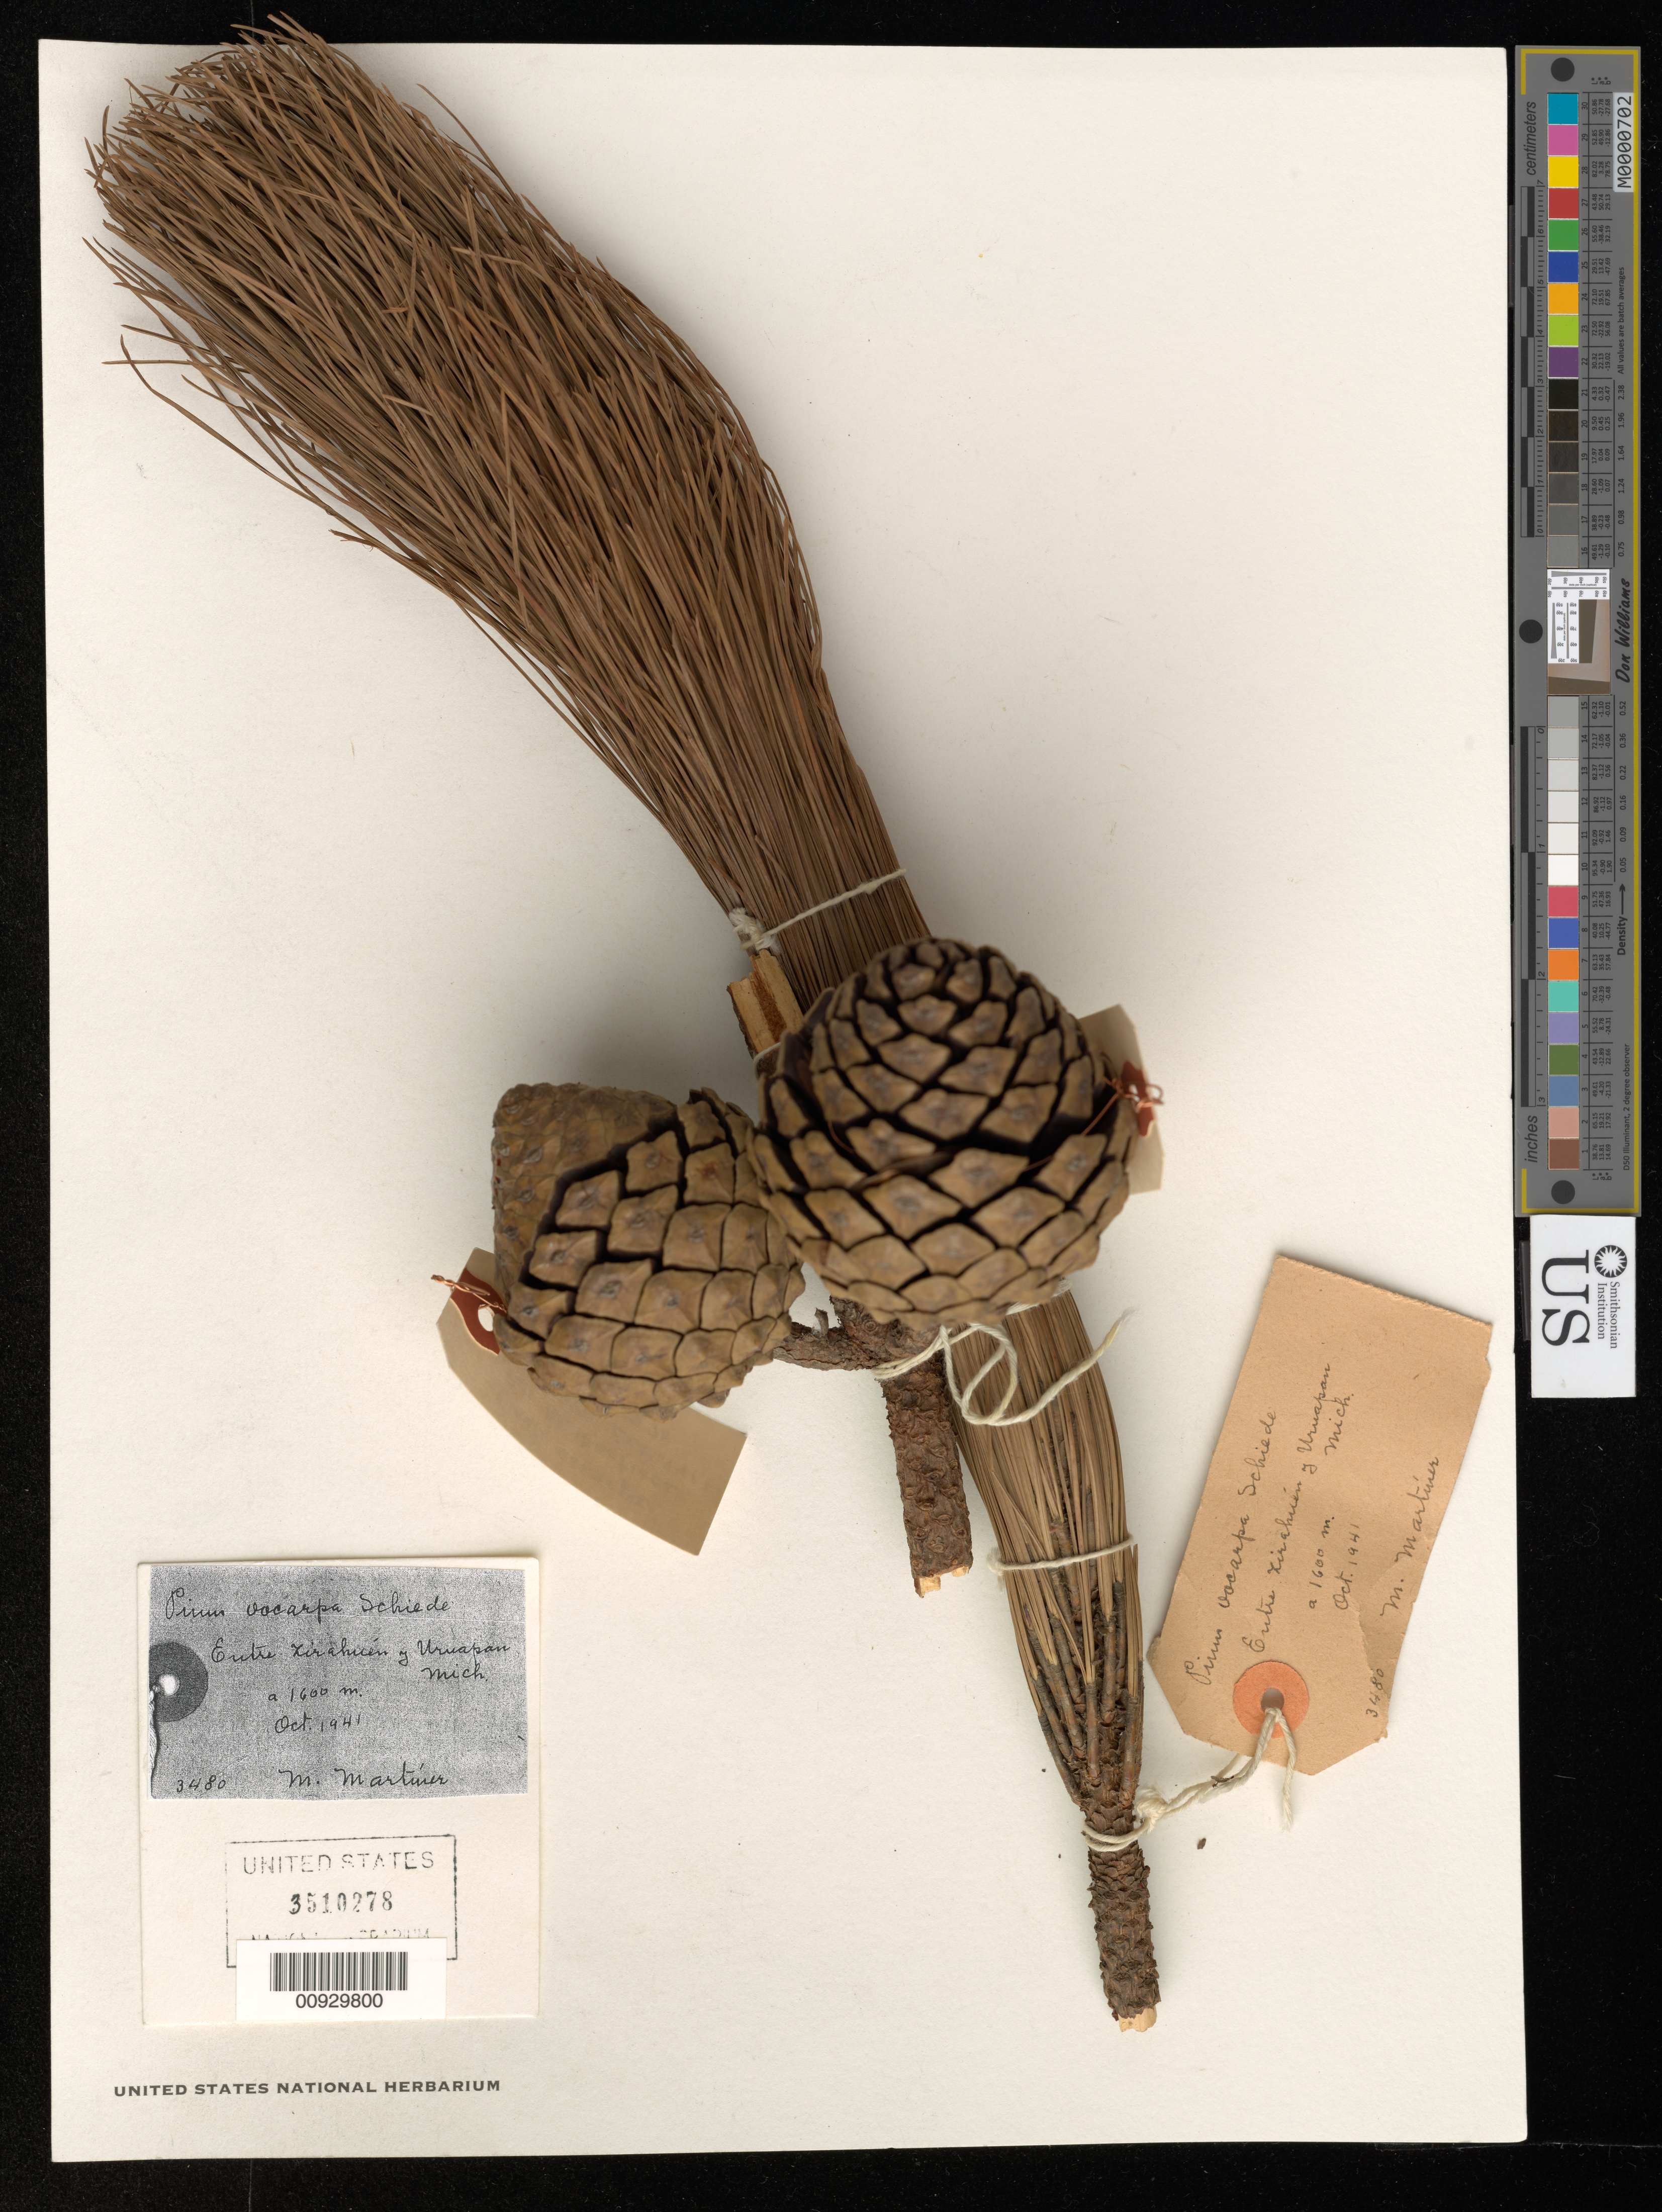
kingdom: Plantae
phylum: Tracheophyta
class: Pinopsida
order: Pinales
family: Pinaceae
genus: Pinus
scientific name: Pinus oocarpa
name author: Schiede ex Schltdl.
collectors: M. Martinez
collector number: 3480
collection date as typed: Oct 1941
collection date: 1941-10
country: Mexico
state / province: Michoacán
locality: Between zirahuen and Uruapan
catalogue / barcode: US 3510278